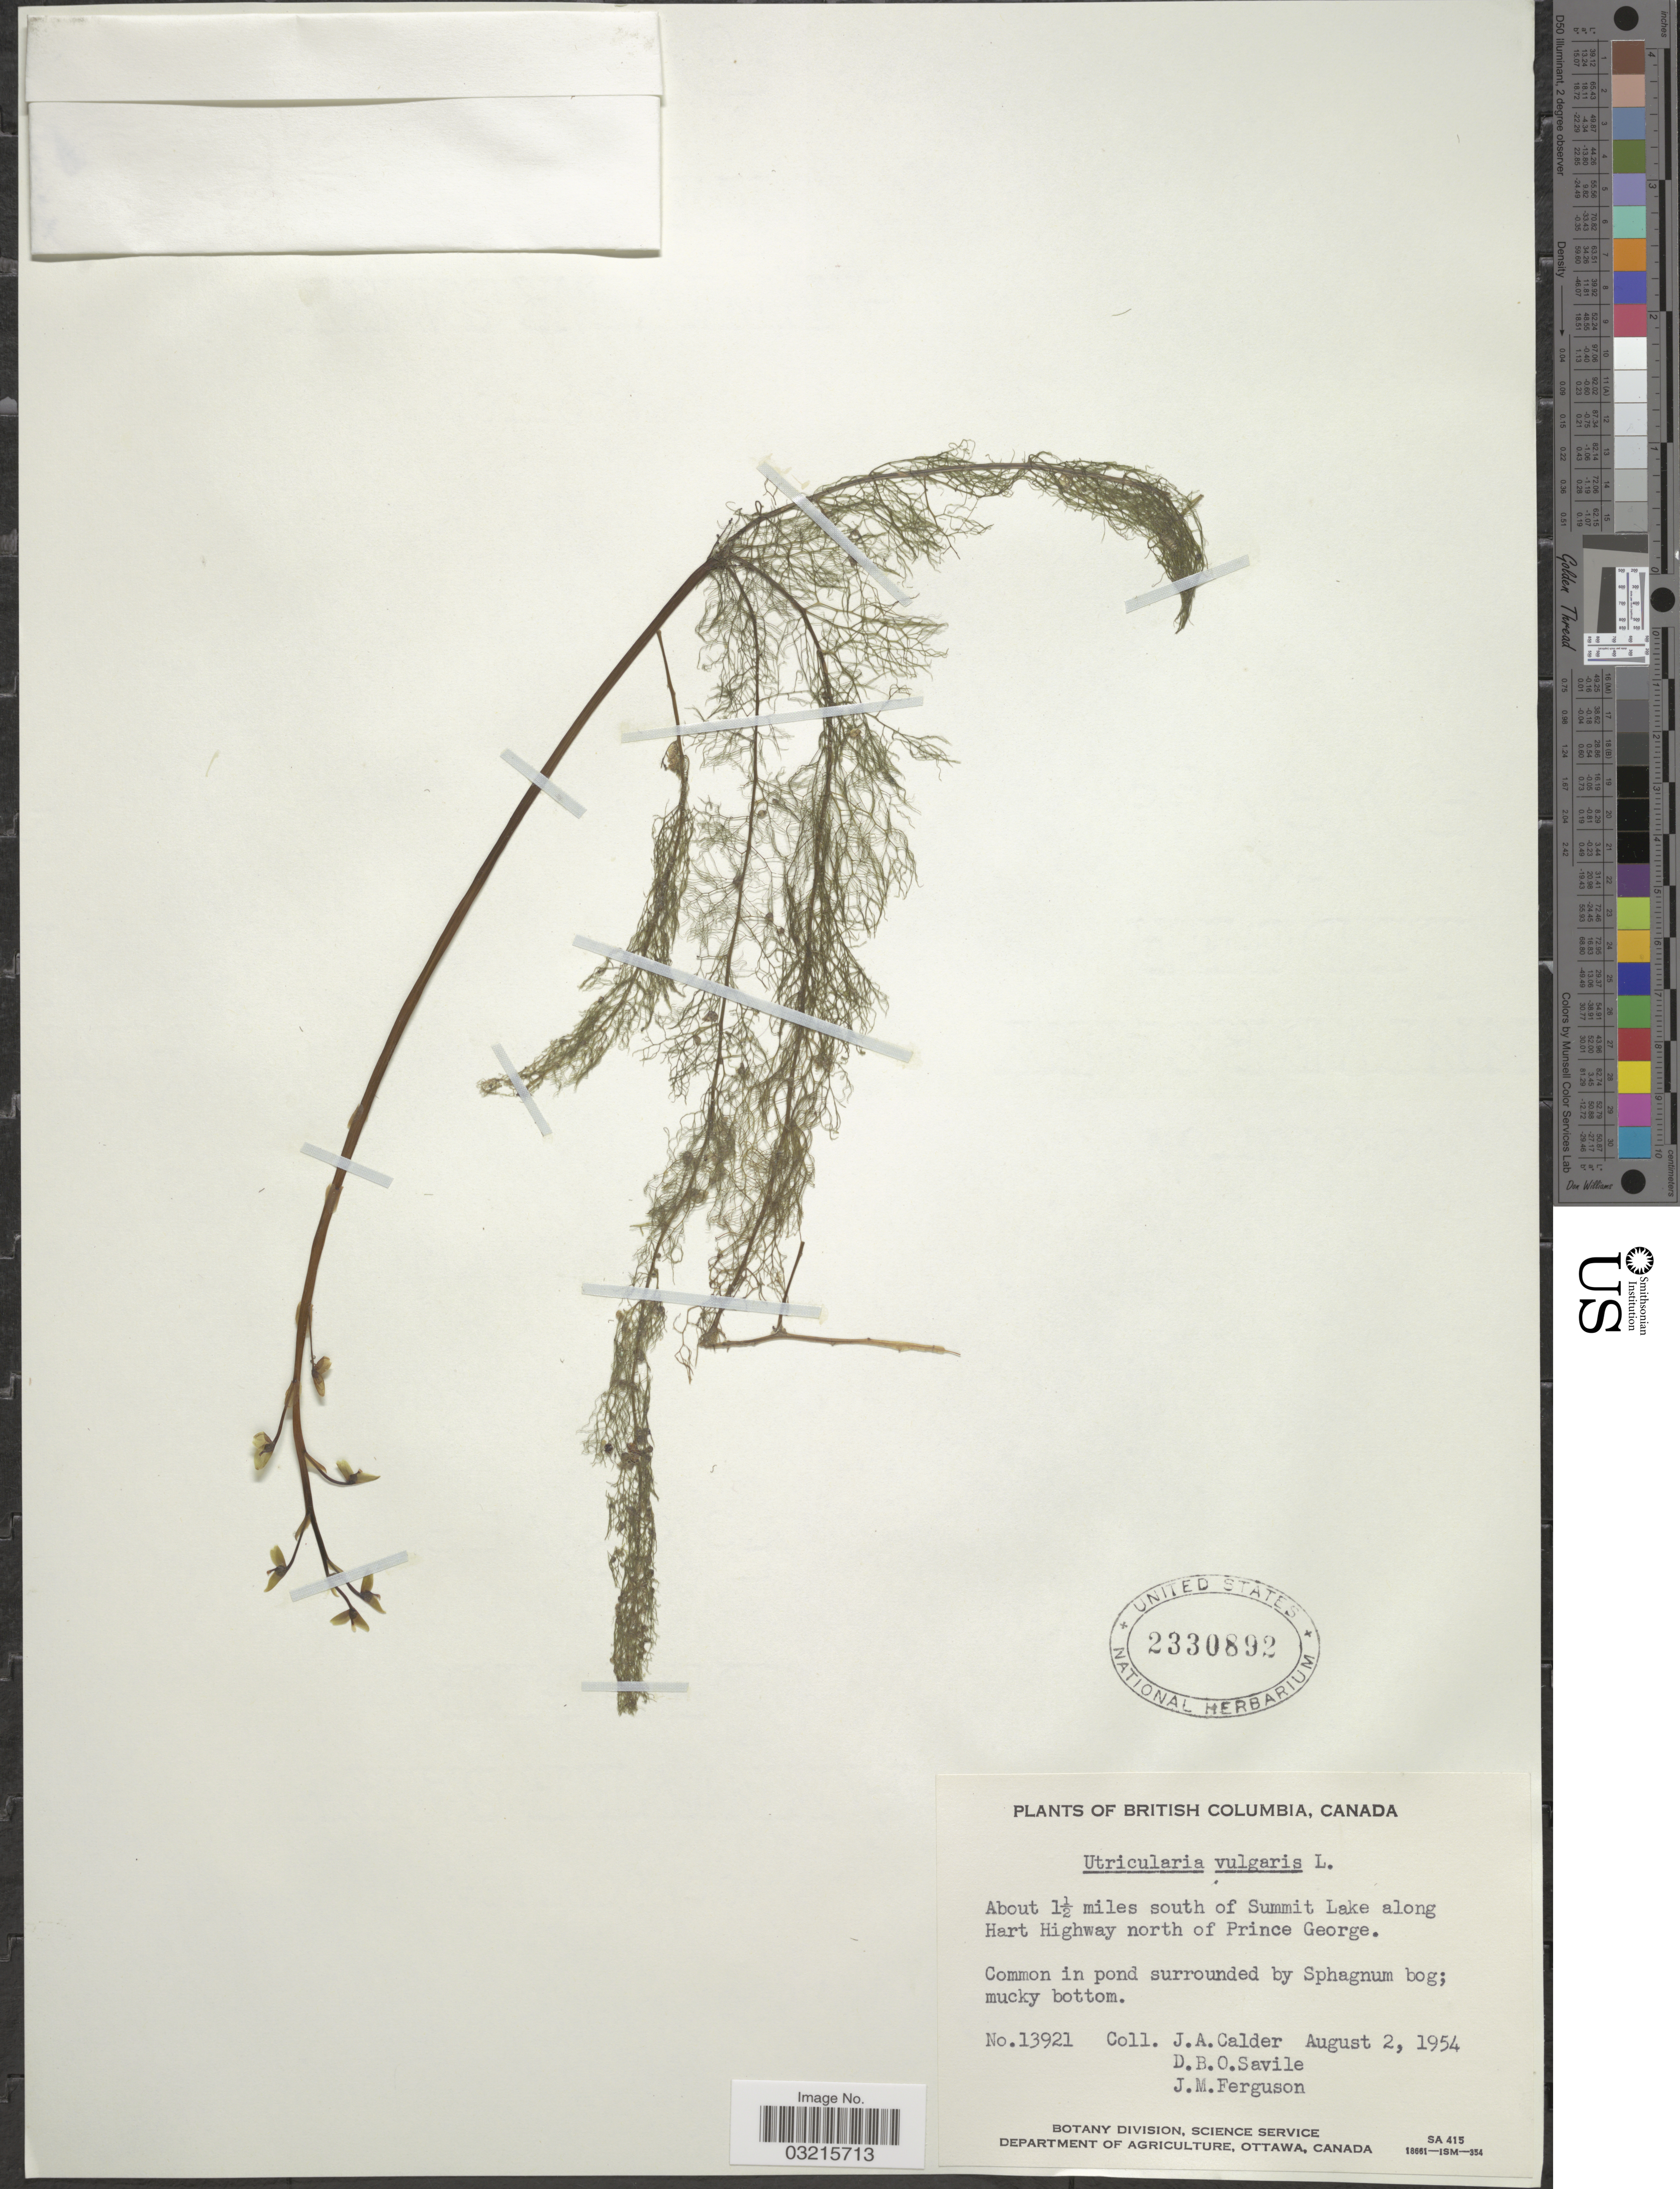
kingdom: Plantae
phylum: Tracheophyta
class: Magnoliopsida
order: Lamiales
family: Lentibulariaceae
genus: Utricularia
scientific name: Utricularia vulgaris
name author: L.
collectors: J. A. Calder, D. Savile & J. M. Ferguson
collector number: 13921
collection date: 1954-08-02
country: Canada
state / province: British Columbia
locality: About 1½ miles south of Summit Lake along Hart Highway north of Prince George.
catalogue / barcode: US 2330892